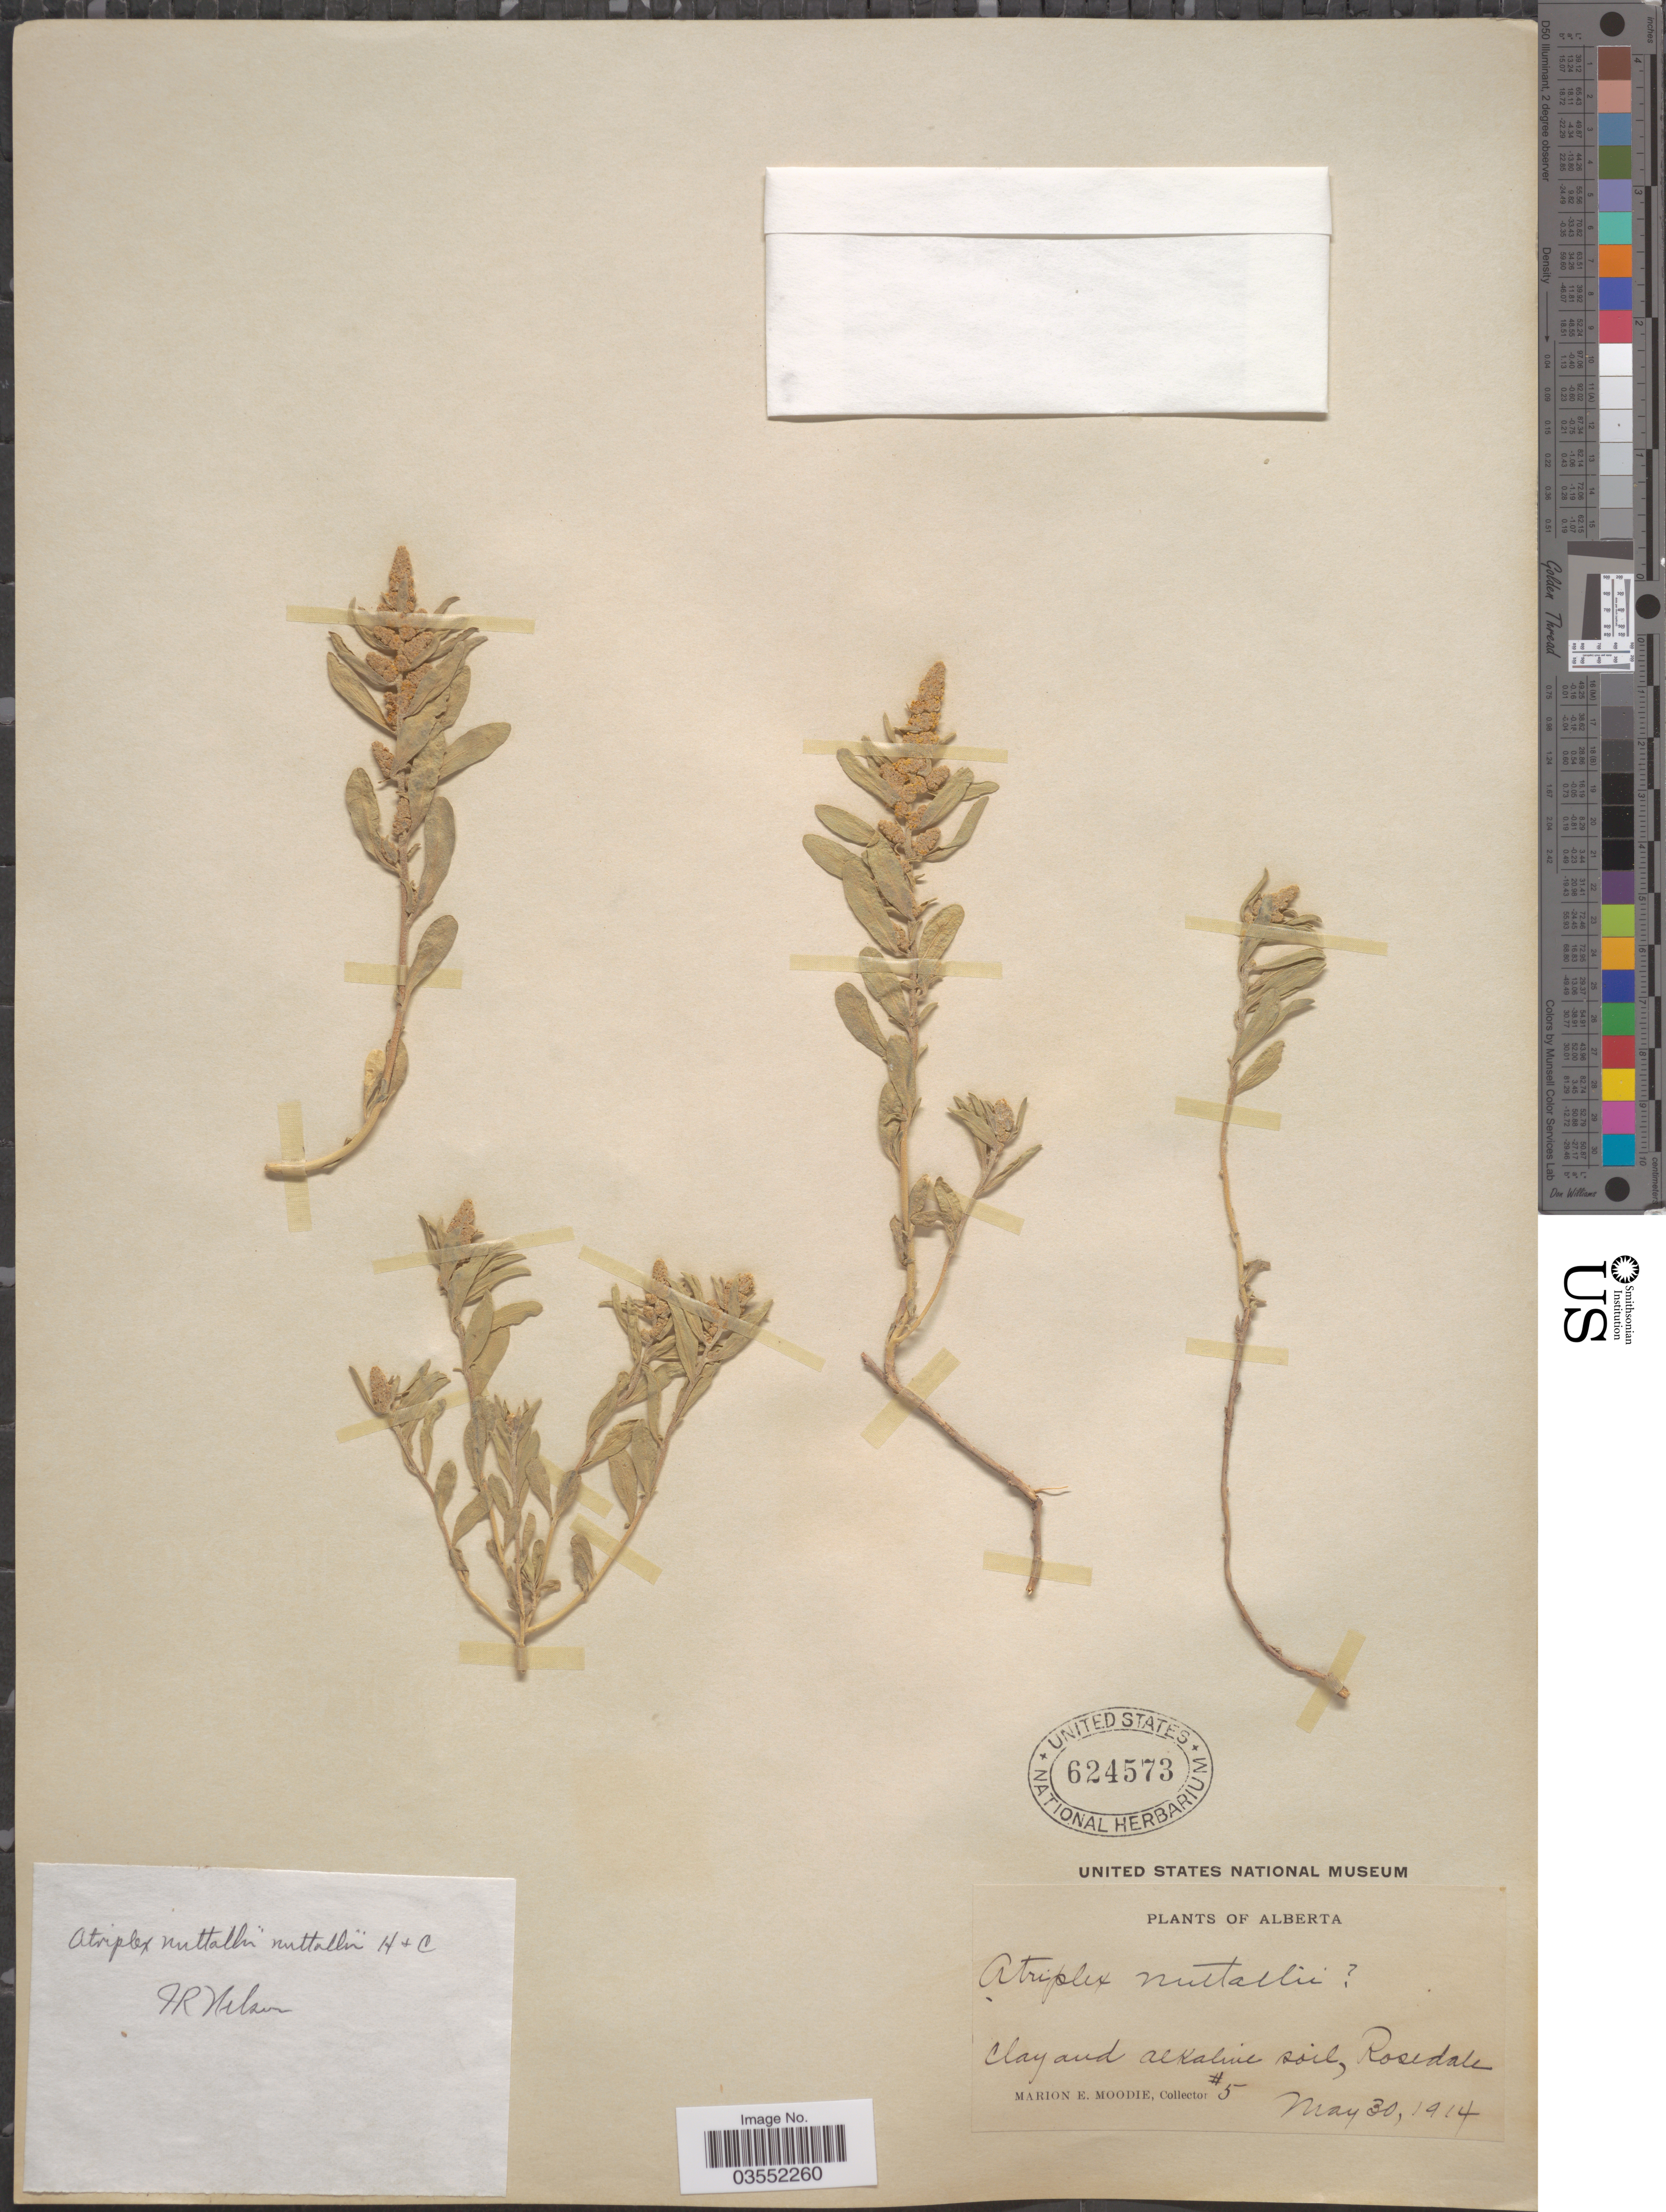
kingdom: Plantae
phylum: Tracheophyta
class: Magnoliopsida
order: Caryophyllales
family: Amaranthaceae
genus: Atriplex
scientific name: Atriplex nuttallii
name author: S. Watson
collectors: M. E. Moodie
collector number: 5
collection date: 1914-05-30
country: Canada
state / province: Alberta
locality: Rosedale.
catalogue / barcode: US 624573